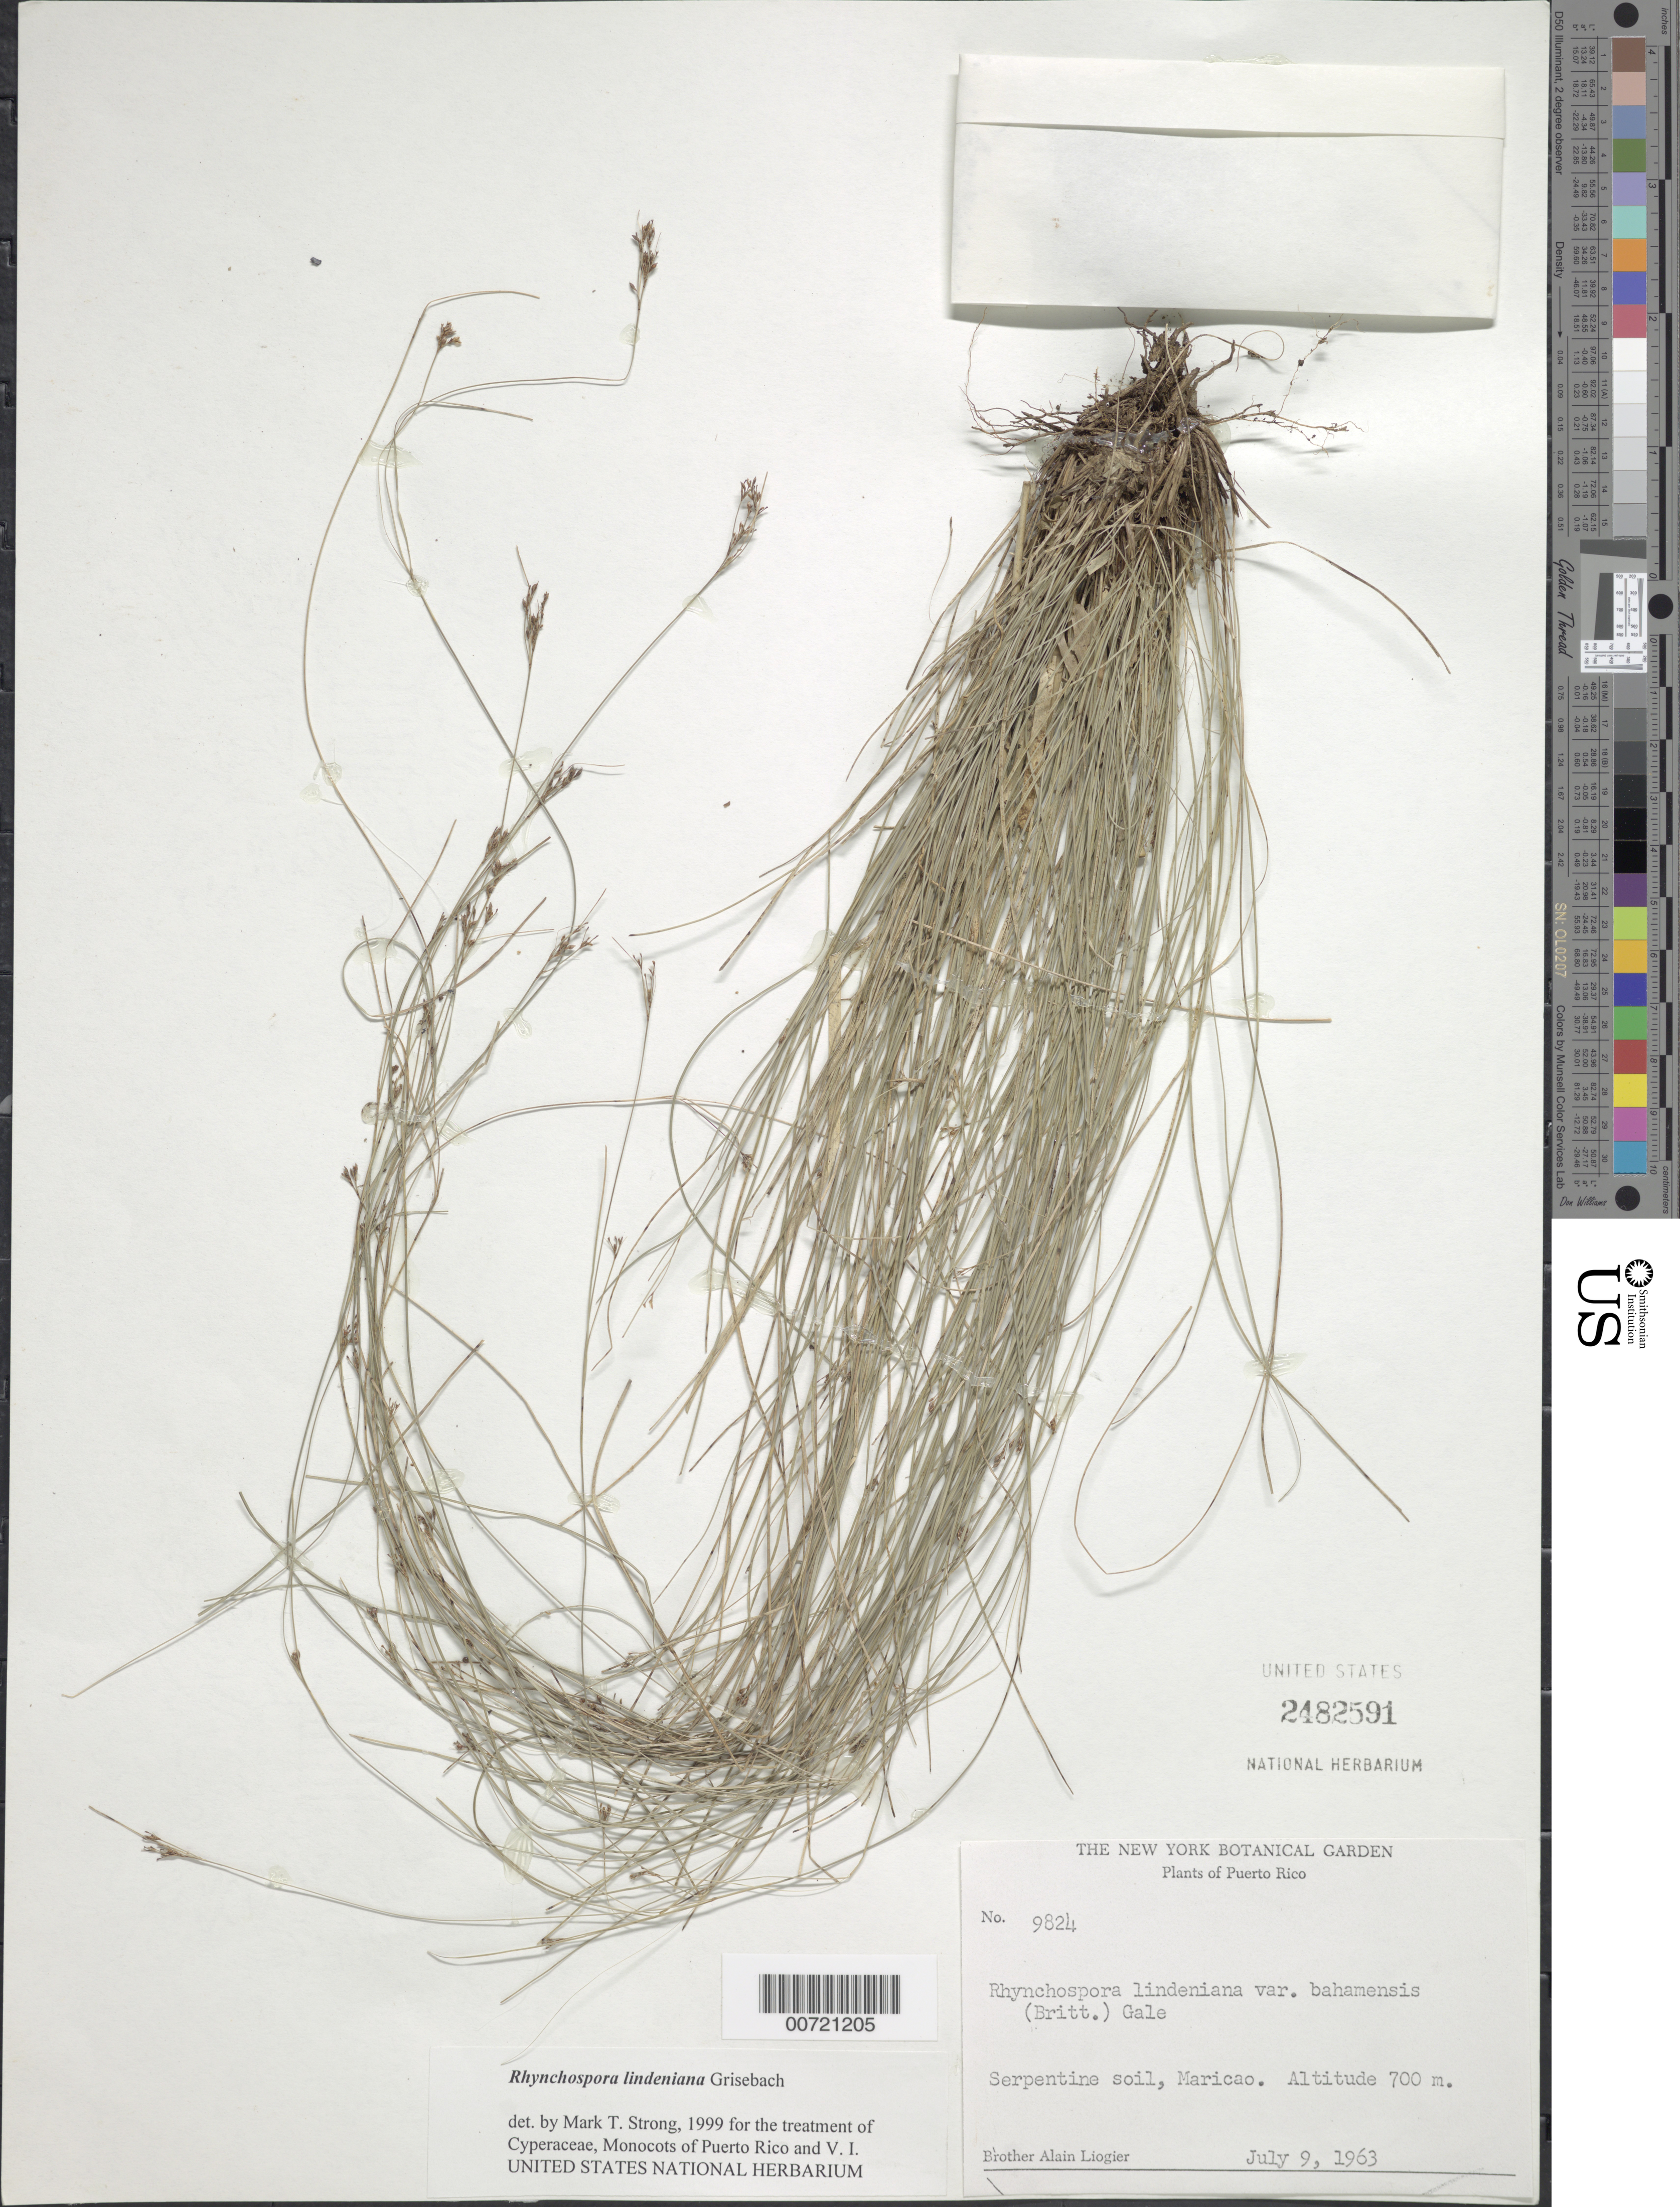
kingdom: Plantae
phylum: Tracheophyta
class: Liliopsida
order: Poales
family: Cyperaceae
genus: Rhynchospora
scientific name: Rhynchospora lindeniana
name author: Griseb.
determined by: Strong, M. T., (US), Smithsonian Institution - National Museum of Natural History (UNITED STATES)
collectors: A. H. Liogier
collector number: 9824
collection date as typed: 09 Jul 1963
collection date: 1963-07-09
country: Puerto Rico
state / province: Maricao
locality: Maricao.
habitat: Serpentine soil.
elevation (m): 700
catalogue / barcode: US 2482591